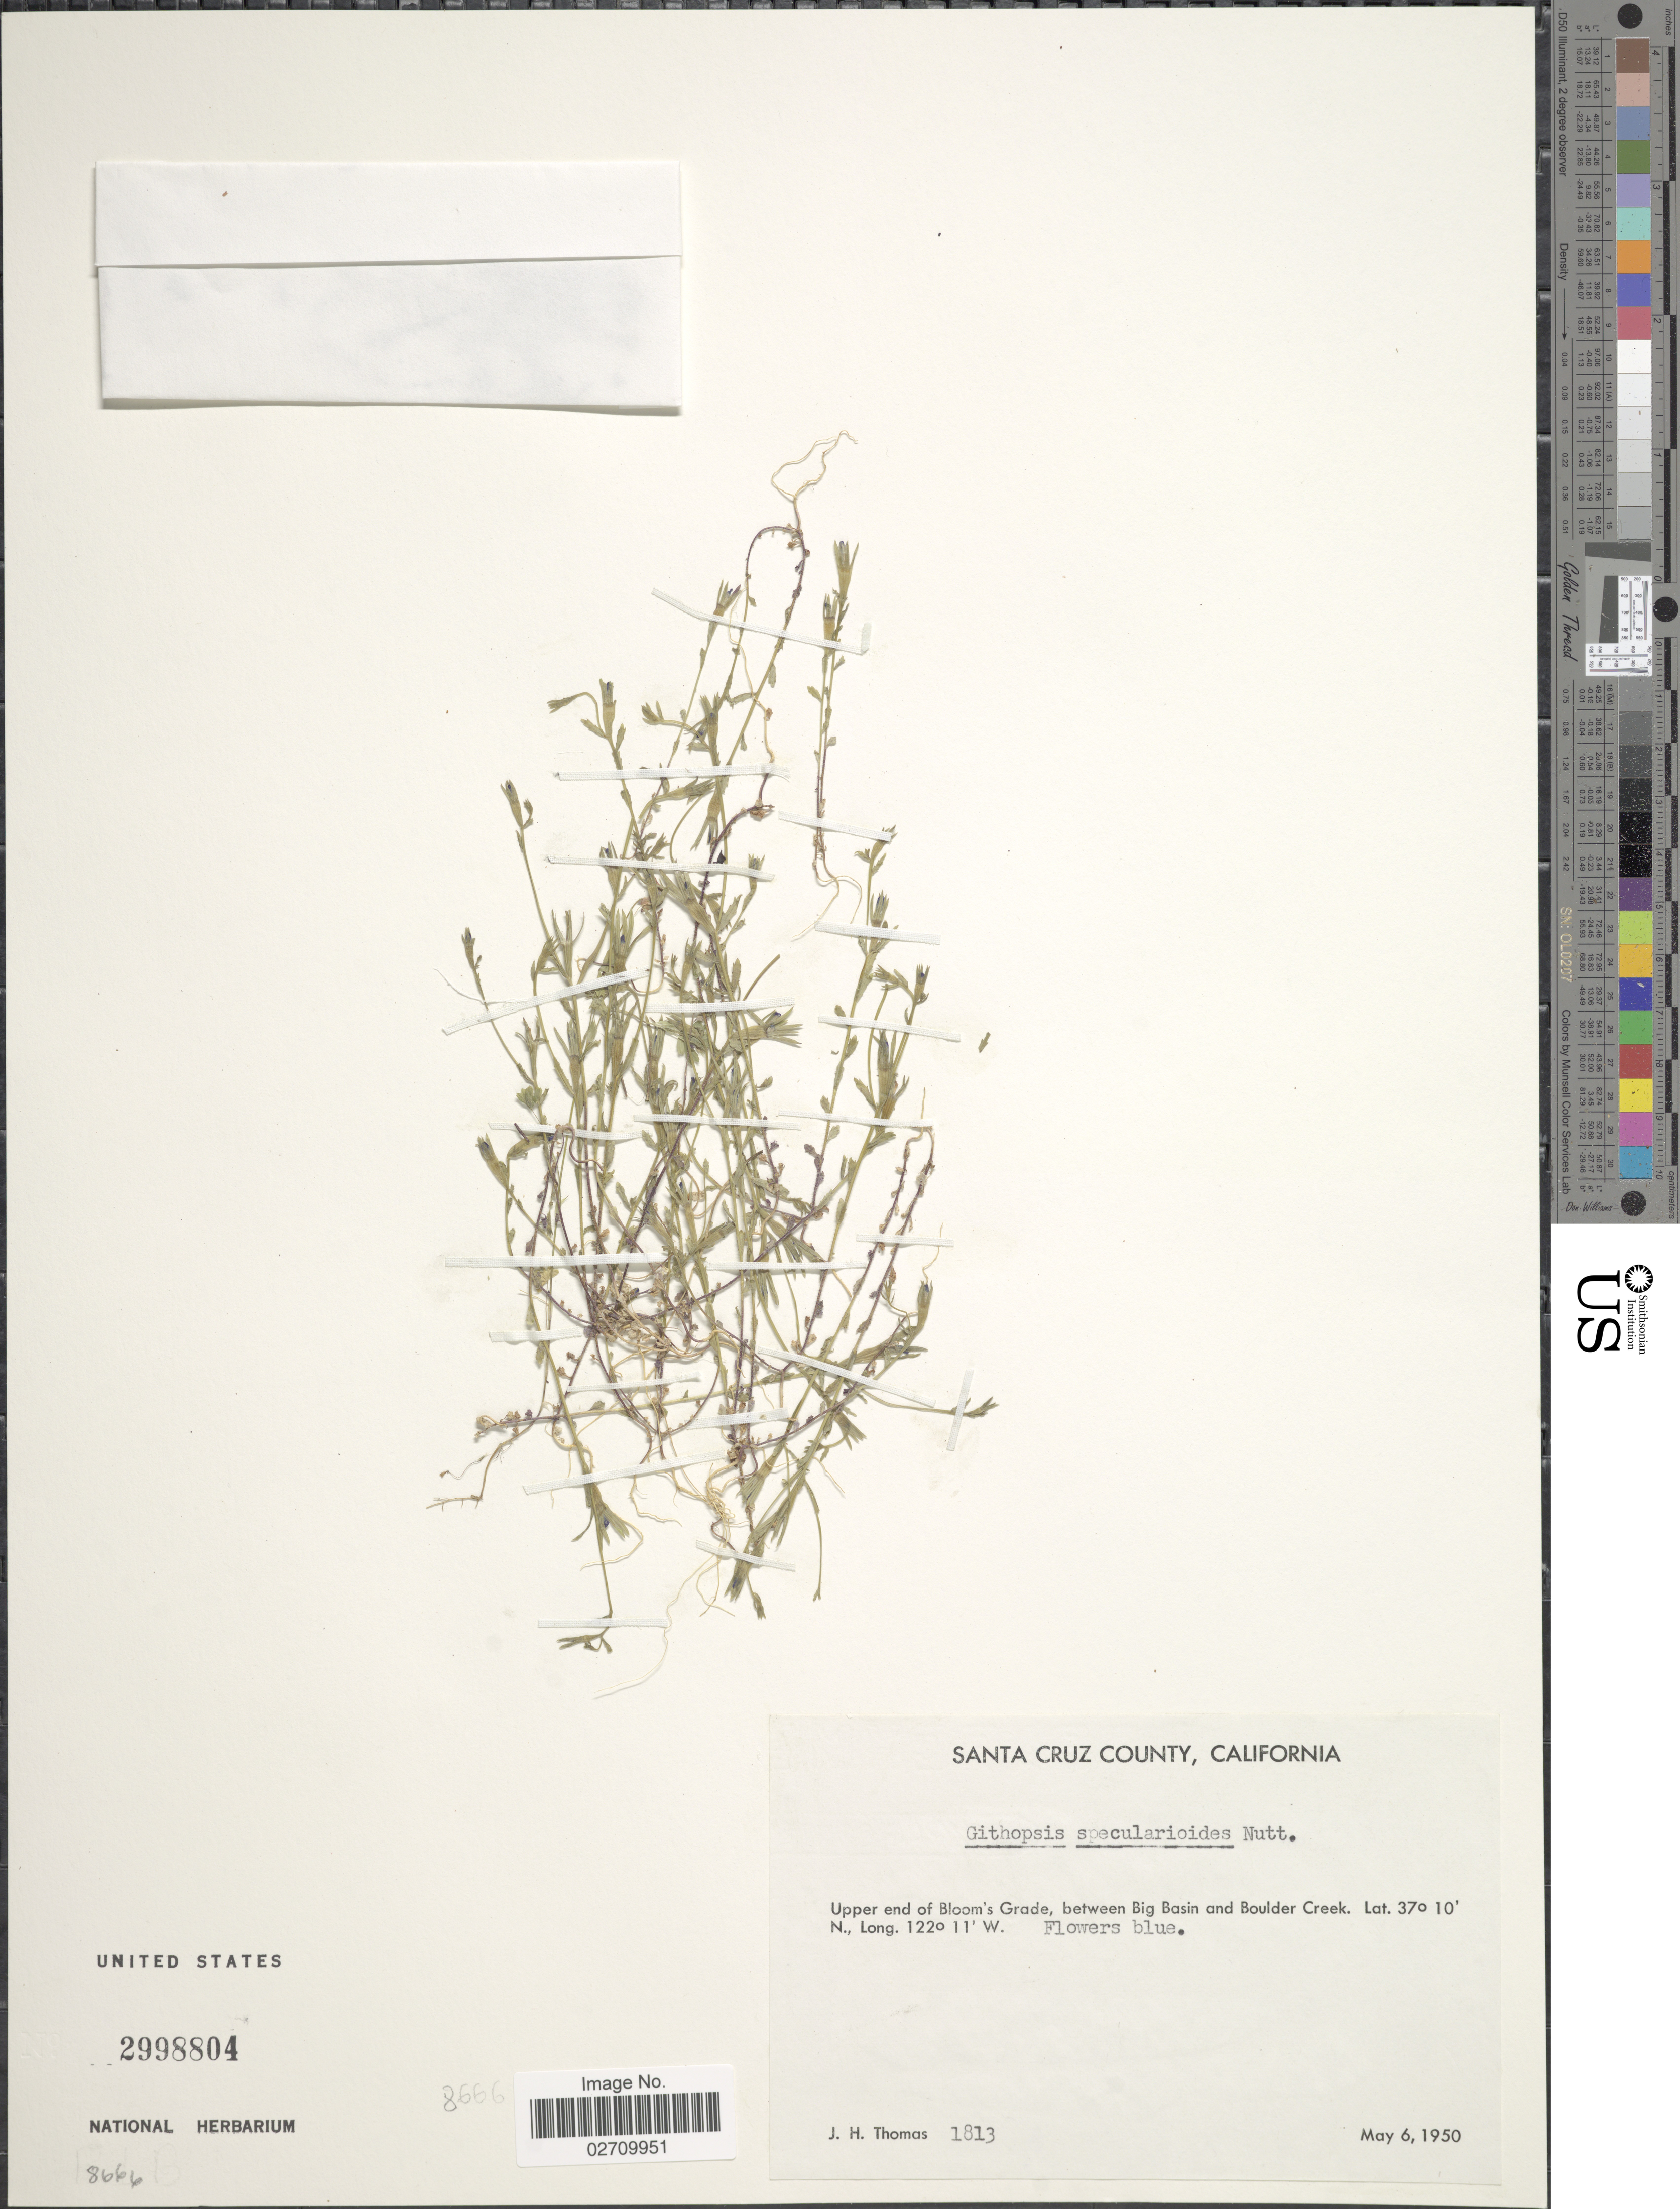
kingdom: Plantae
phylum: Tracheophyta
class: Magnoliopsida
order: Asterales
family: Campanulaceae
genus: Githopsis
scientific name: Githopsis specularioides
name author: Nutt.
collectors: J. H. Thomas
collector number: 1813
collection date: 1950-05-06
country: United States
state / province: California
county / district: Santa Cruz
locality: Upper end of Bloom's Grade, between Big Basin and Boulder Creek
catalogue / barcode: US 2998804